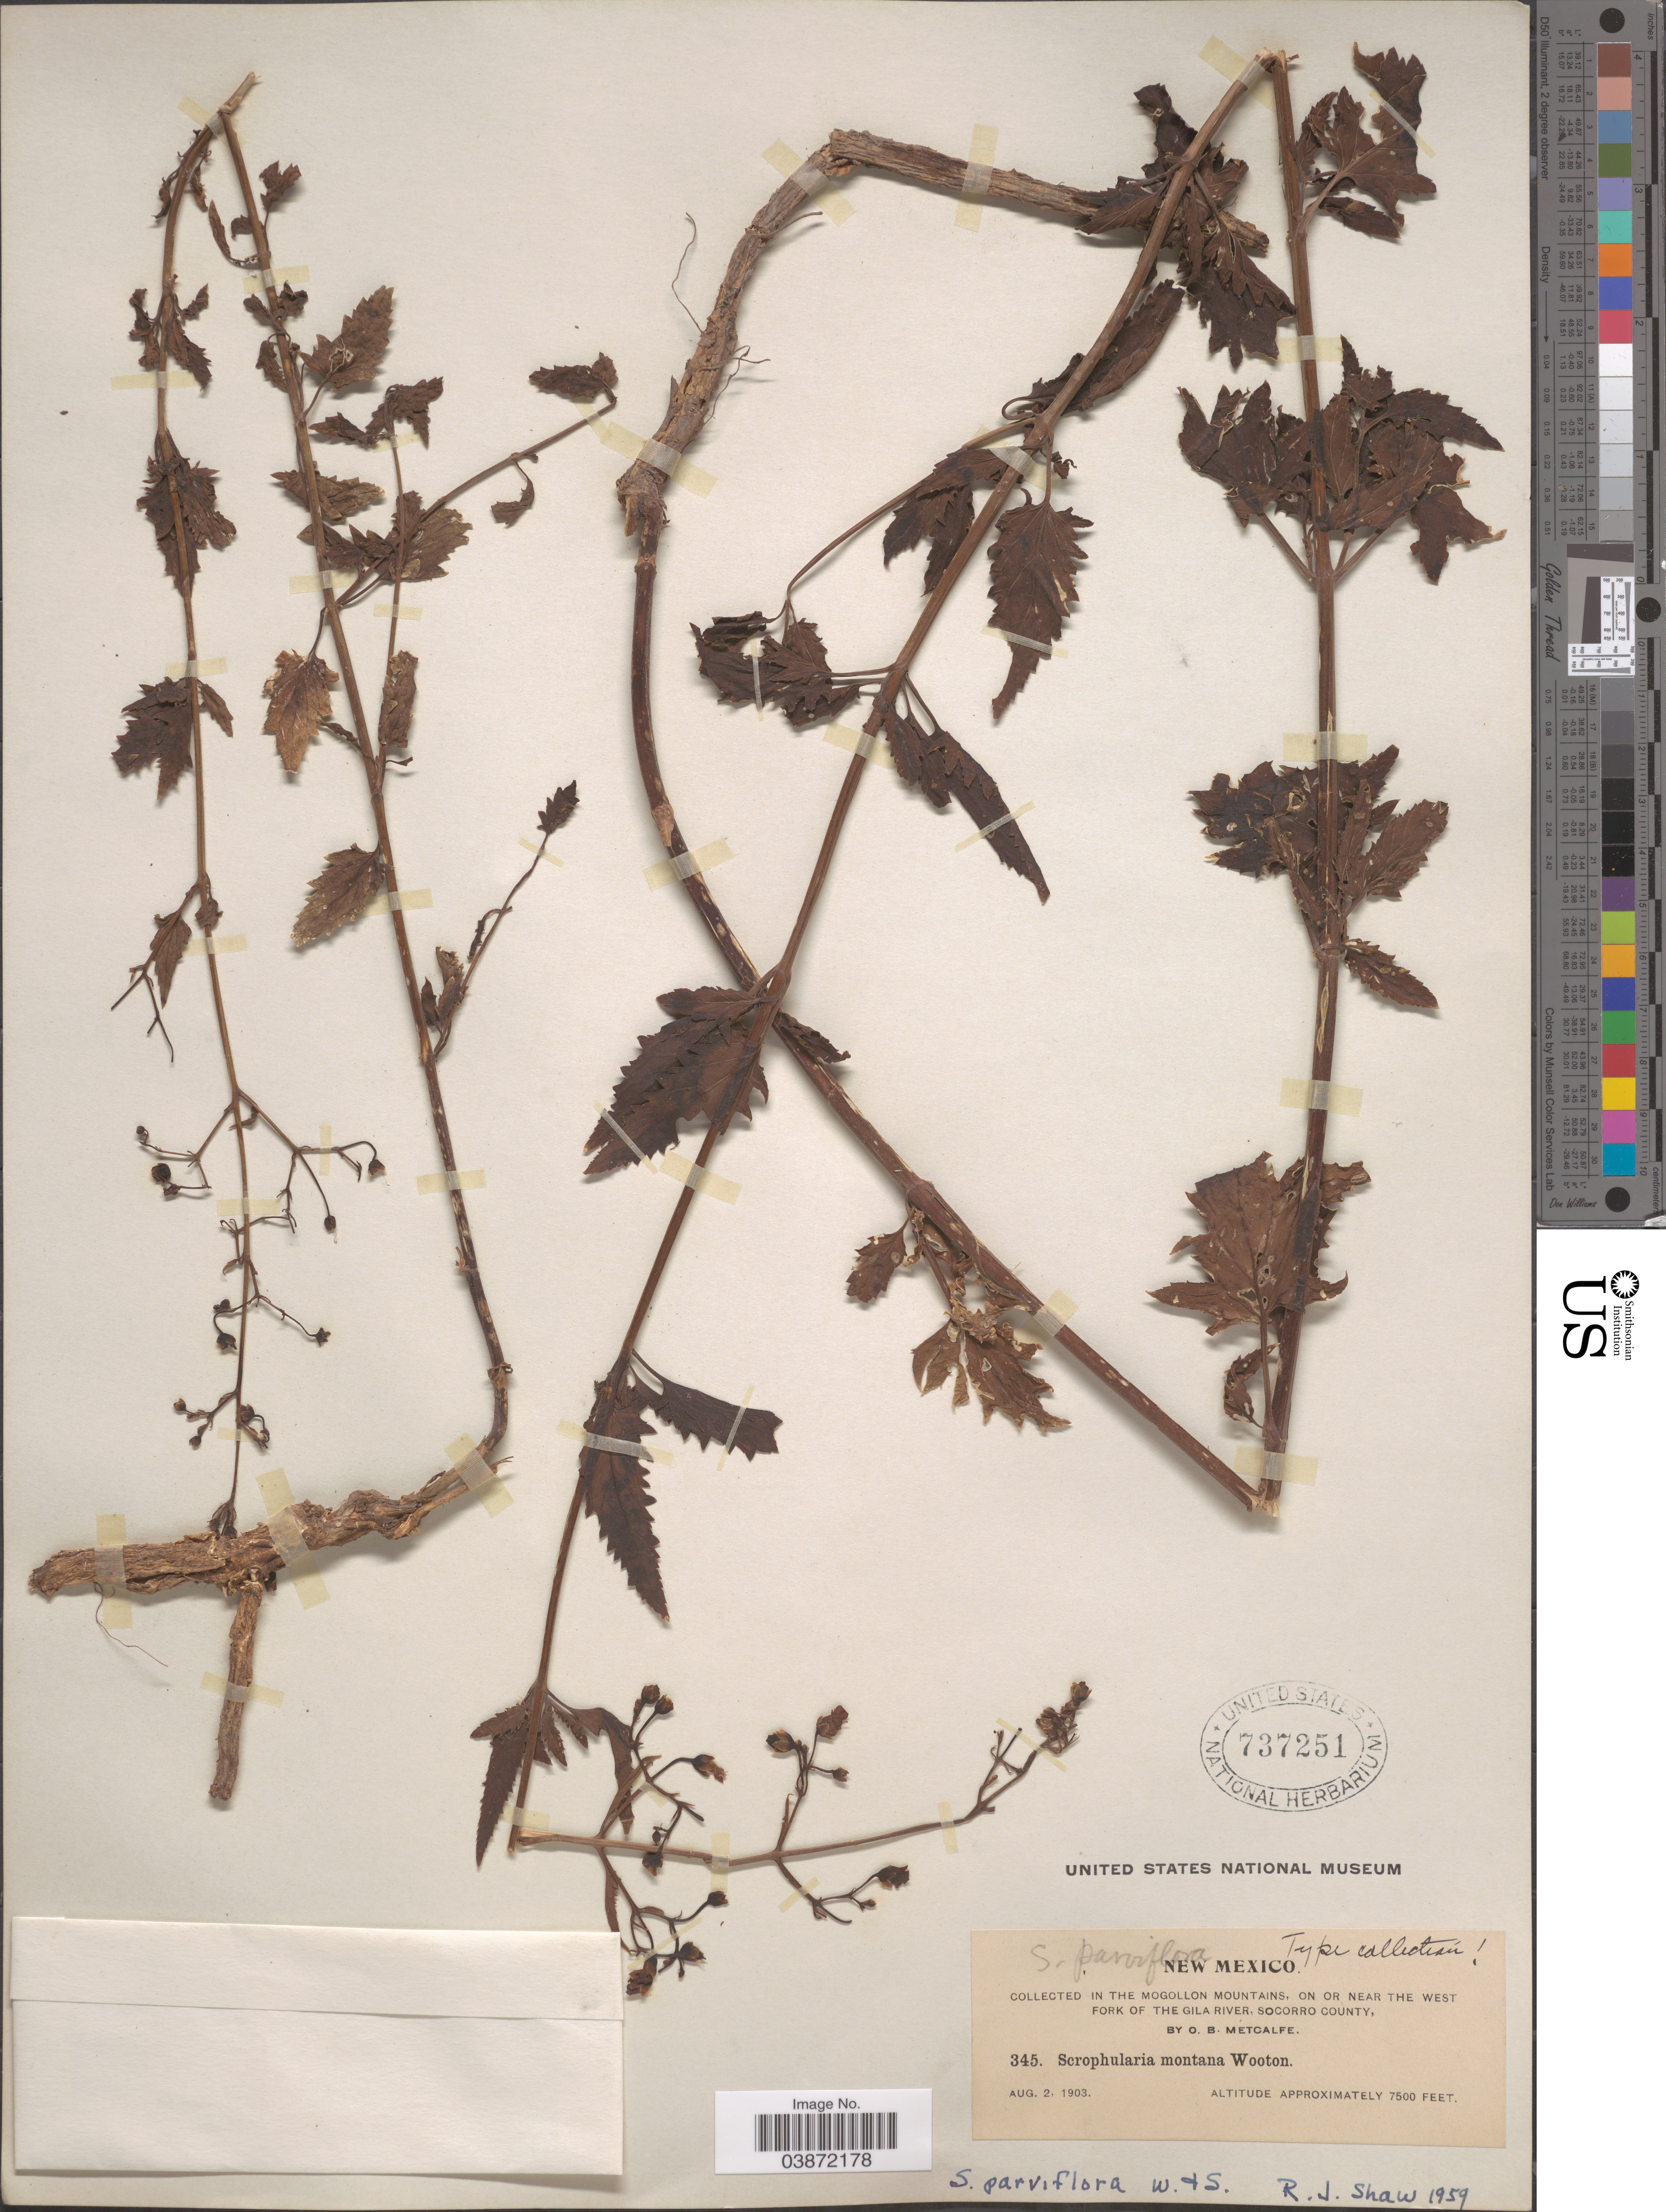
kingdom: Plantae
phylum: Tracheophyta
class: Magnoliopsida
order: Lamiales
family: Scrophulariaceae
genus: Scrophularia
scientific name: Scrophularia parviflora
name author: Wooton & Standl.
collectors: O. B. Metcalfe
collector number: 345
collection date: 1903-08-02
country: United States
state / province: New Mexico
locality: In the Mogollon Mountains, on or near the West Fork of the Gila River, Socorro County.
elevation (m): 2286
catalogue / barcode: US 737251